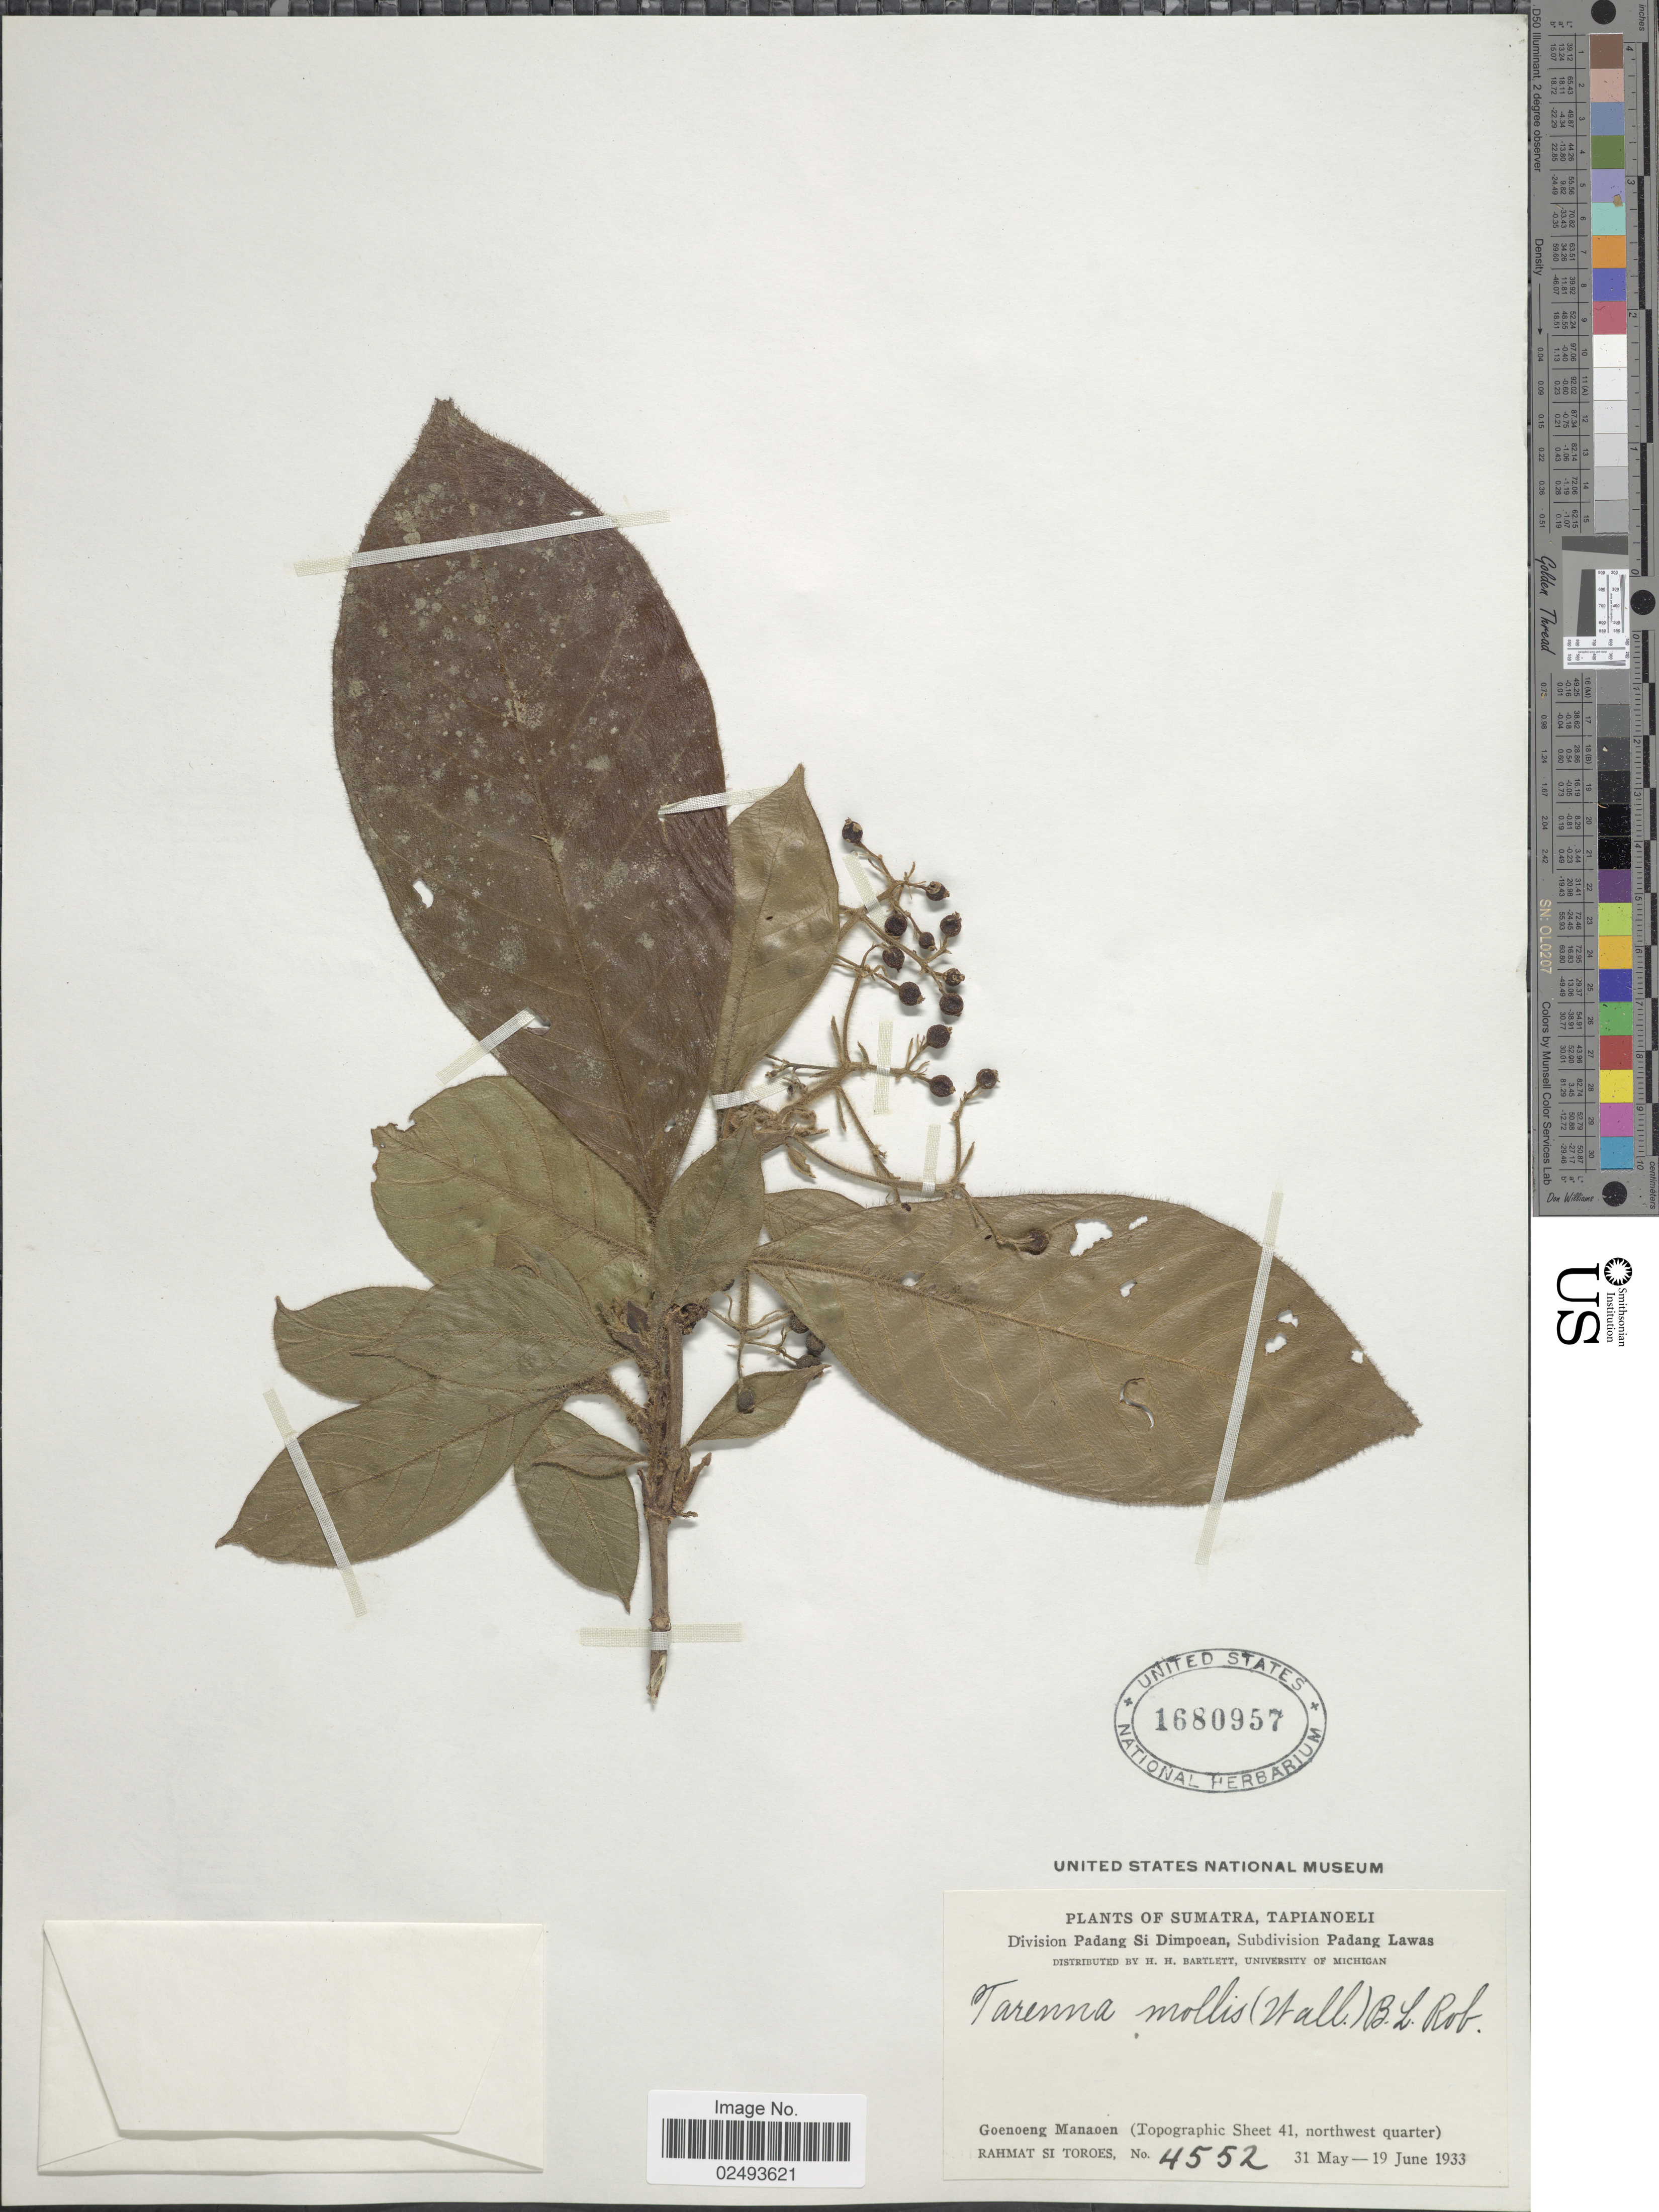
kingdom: Plantae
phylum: Tracheophyta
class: Magnoliopsida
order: Gentianales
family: Rubiaceae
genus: Tarenna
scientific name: Tarenna mollis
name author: (Wall. ex Hook. f.) B.L. Rob.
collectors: Rahmat Si Boeea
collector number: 4552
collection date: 1933-05-31/1933-06-19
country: Indonesia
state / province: Sumatra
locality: Sumatra, Tapianoeli, Division Padang Si Dimpoean, Subdivsion Padang Lawas, Goenoeng Manaoen (Topographic Sheet 41, northwest quarter)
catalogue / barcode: US 1680957